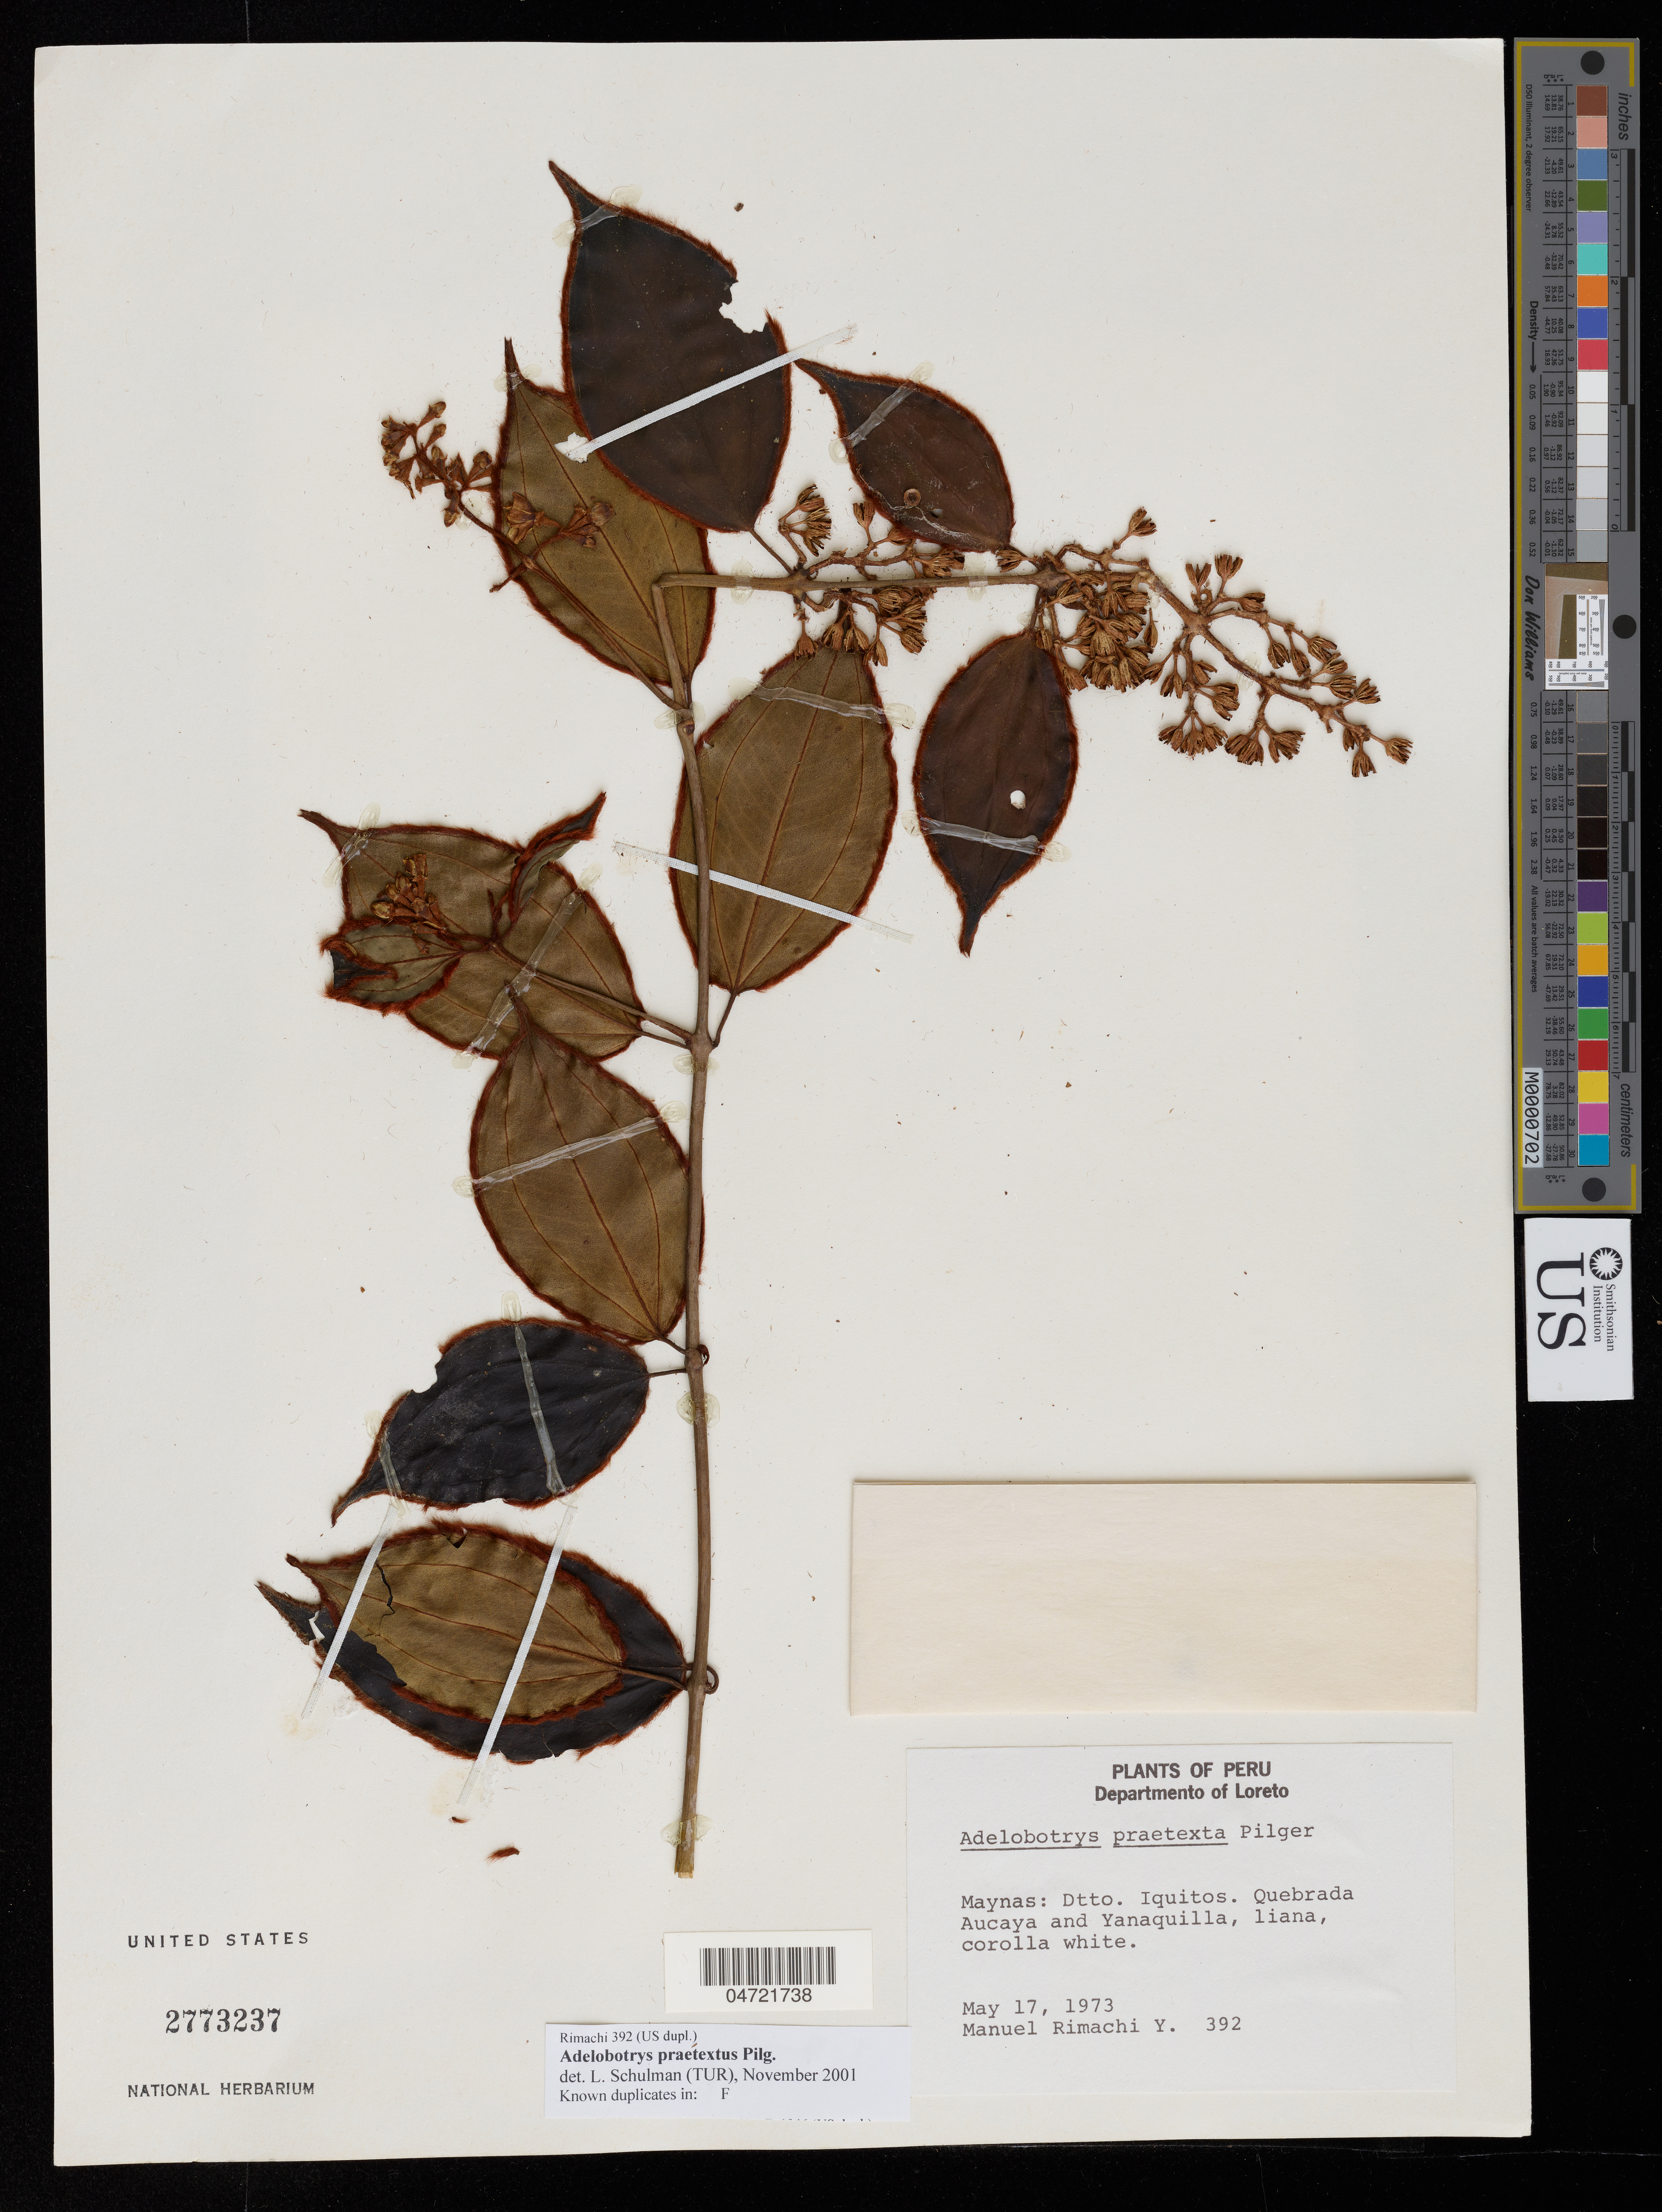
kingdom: Plantae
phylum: Tracheophyta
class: Magnoliopsida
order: Myrtales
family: Melastomataceae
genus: Adelobotrys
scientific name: Adelobotrys praetexta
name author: Pilg.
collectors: M. Rimachi Y.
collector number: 392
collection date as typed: May 17, 1973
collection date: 1973-05-17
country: Peru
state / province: Loreto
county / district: Maynas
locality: Dtto. Iquitos. Quebrada Aucaya and Yanaquilla.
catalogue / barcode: US 2773237